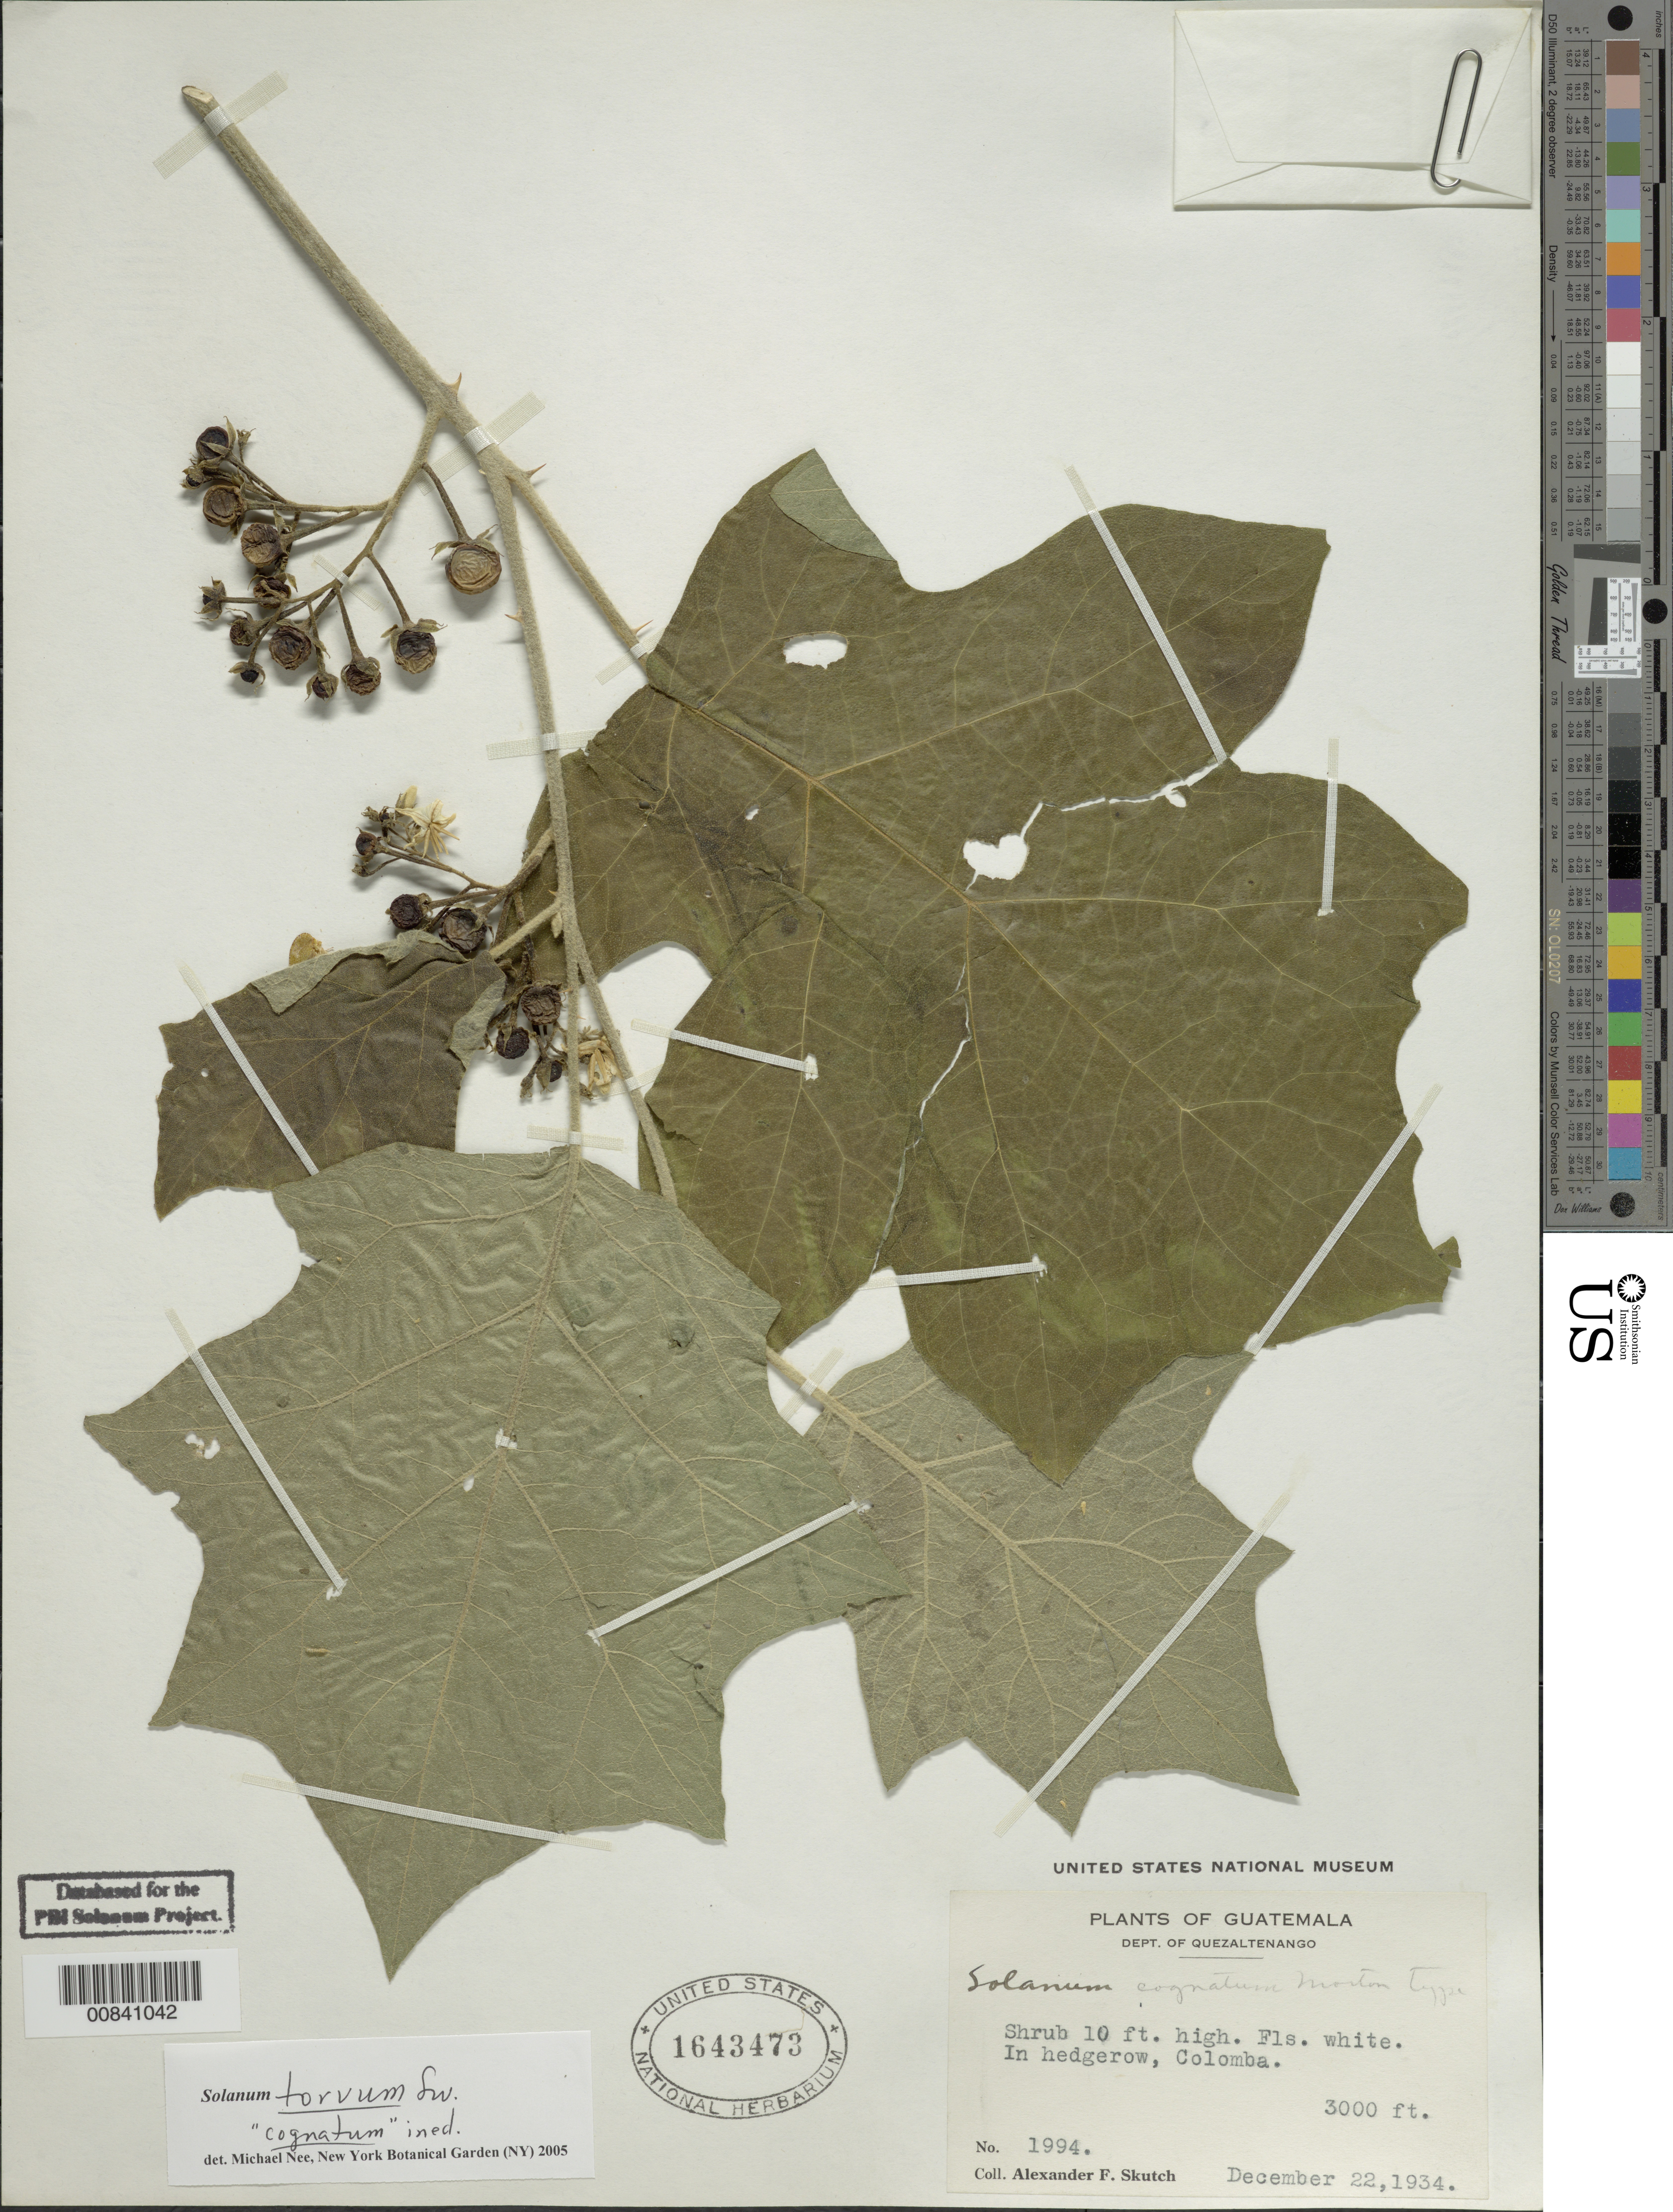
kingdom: Plantae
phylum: Tracheophyta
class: Magnoliopsida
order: Solanales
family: Solanaceae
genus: Solanum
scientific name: Solanum lanceolatum Berthault, nom. illeg.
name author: Berthault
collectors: A. F. Skutch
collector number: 1994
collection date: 1934-12-22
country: Guatemala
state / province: Quetzaltenango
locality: Dept. of Quezaltenango, in hedgerow, Colomba.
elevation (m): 914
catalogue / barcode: US 1643473